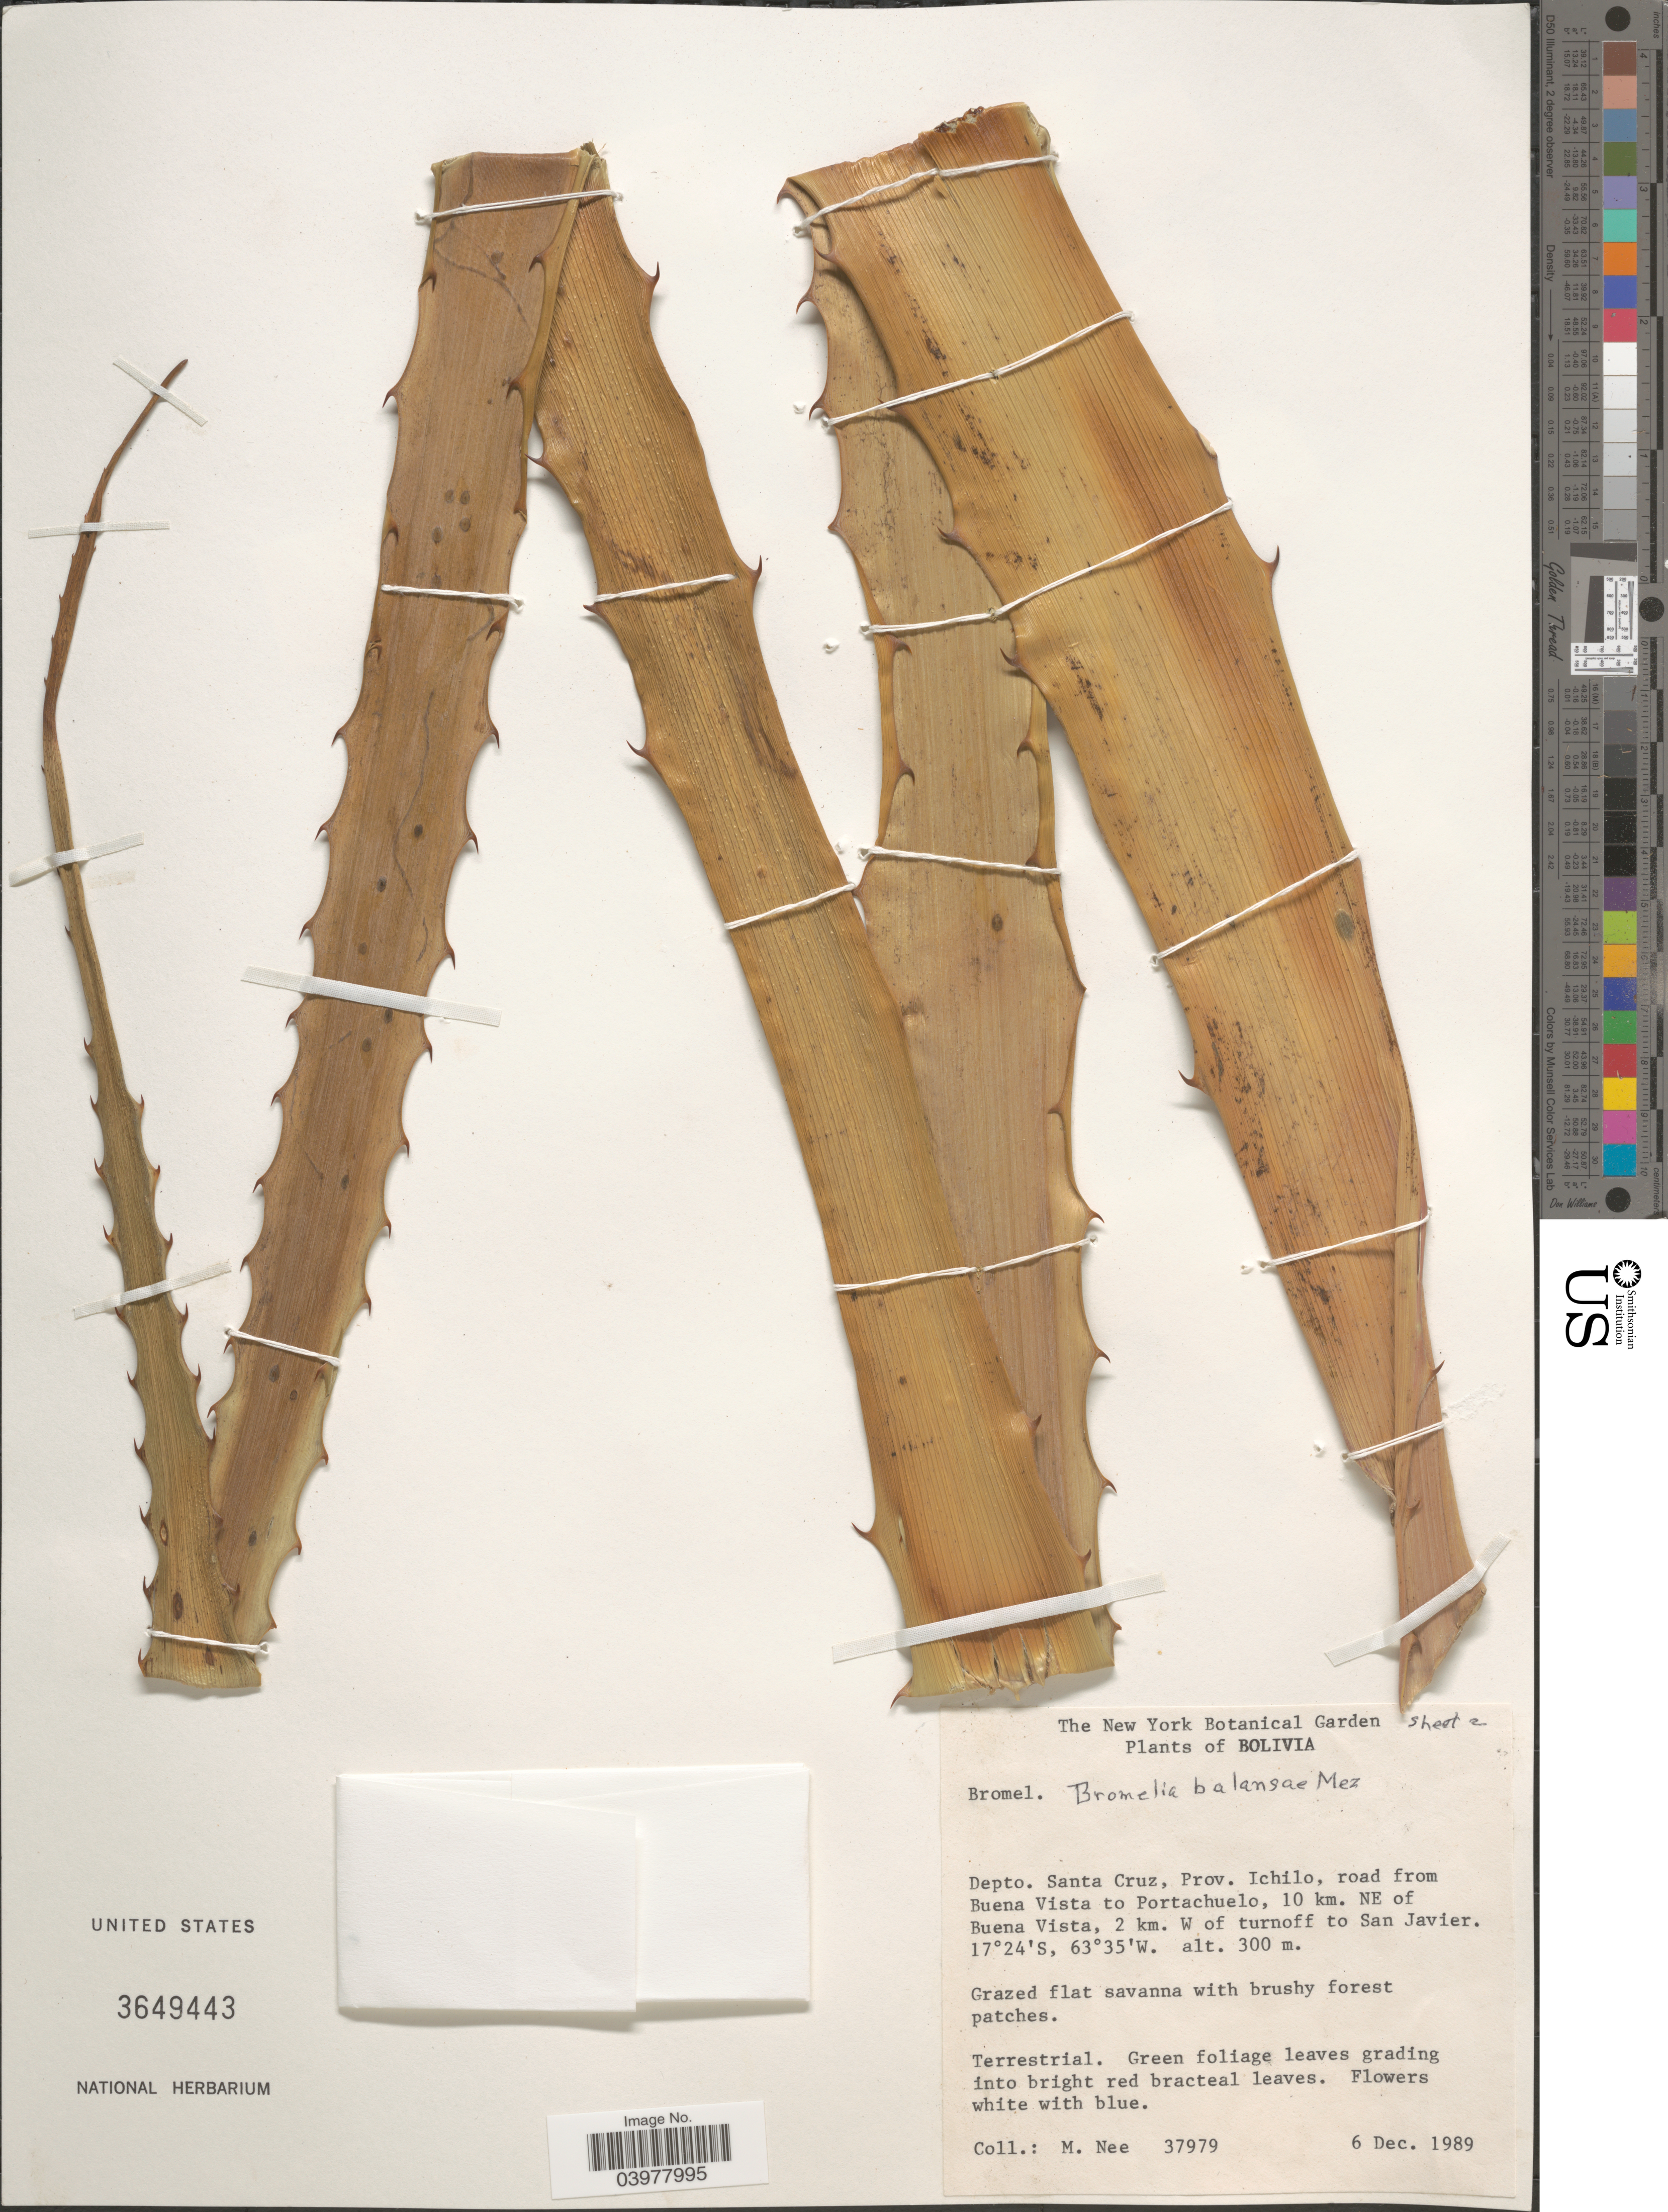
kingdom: Plantae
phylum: Tracheophyta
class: Liliopsida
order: Poales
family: Bromeliaceae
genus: Bromelia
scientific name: Bromelia balansae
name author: Mez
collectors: M. Nee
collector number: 37979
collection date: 1989-12-06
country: Bolivia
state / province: Santa Cruz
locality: Depto. Santa Cruz, Prov. Ichilo, road from Buena Vista to Portachuelo, 10 km. NE of Buena Vista, 2 km. W of turnoff to San Javier.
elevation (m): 300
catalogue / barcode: US 3649443